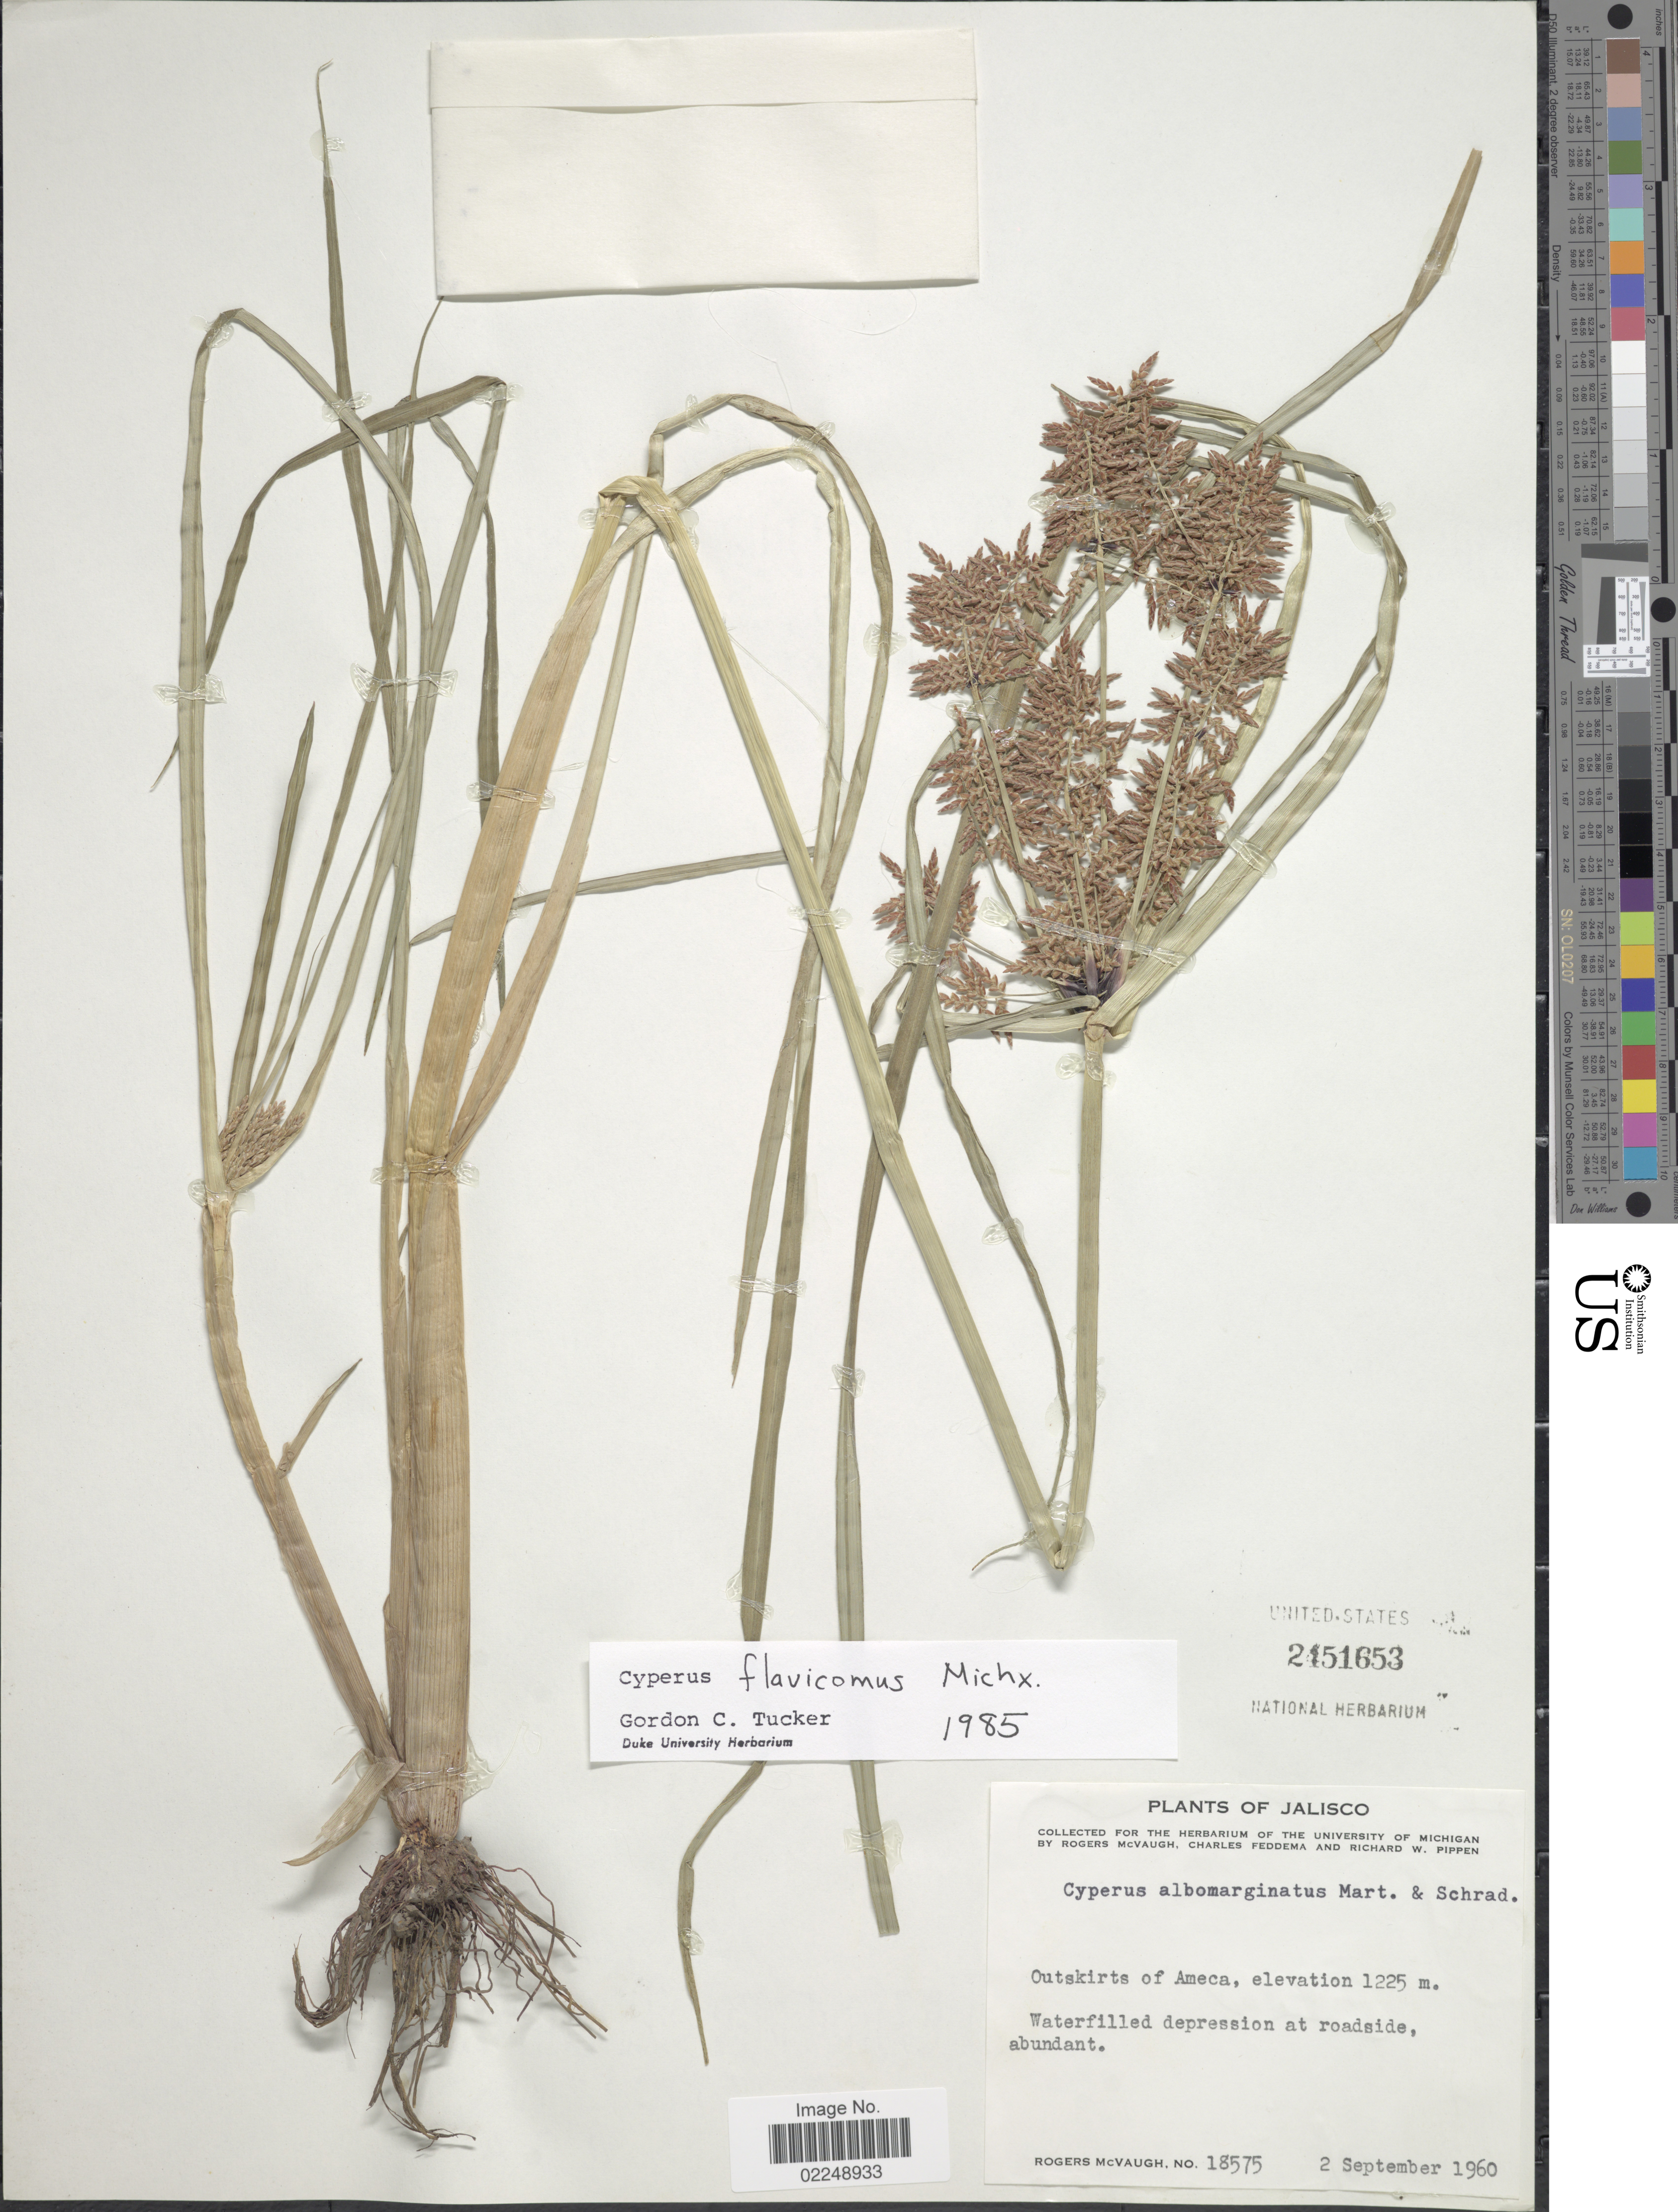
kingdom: Plantae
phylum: Tracheophyta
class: Liliopsida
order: Poales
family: Cyperaceae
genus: Cyperus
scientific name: Cyperus flavicomus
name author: Michx.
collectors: R. McVaugh, C. Feddema & R. W. Pippen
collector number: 18575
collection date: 1960-09-02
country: Mexico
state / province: Jalisco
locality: Outskirts of Ameca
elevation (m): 1225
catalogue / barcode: US 2451653